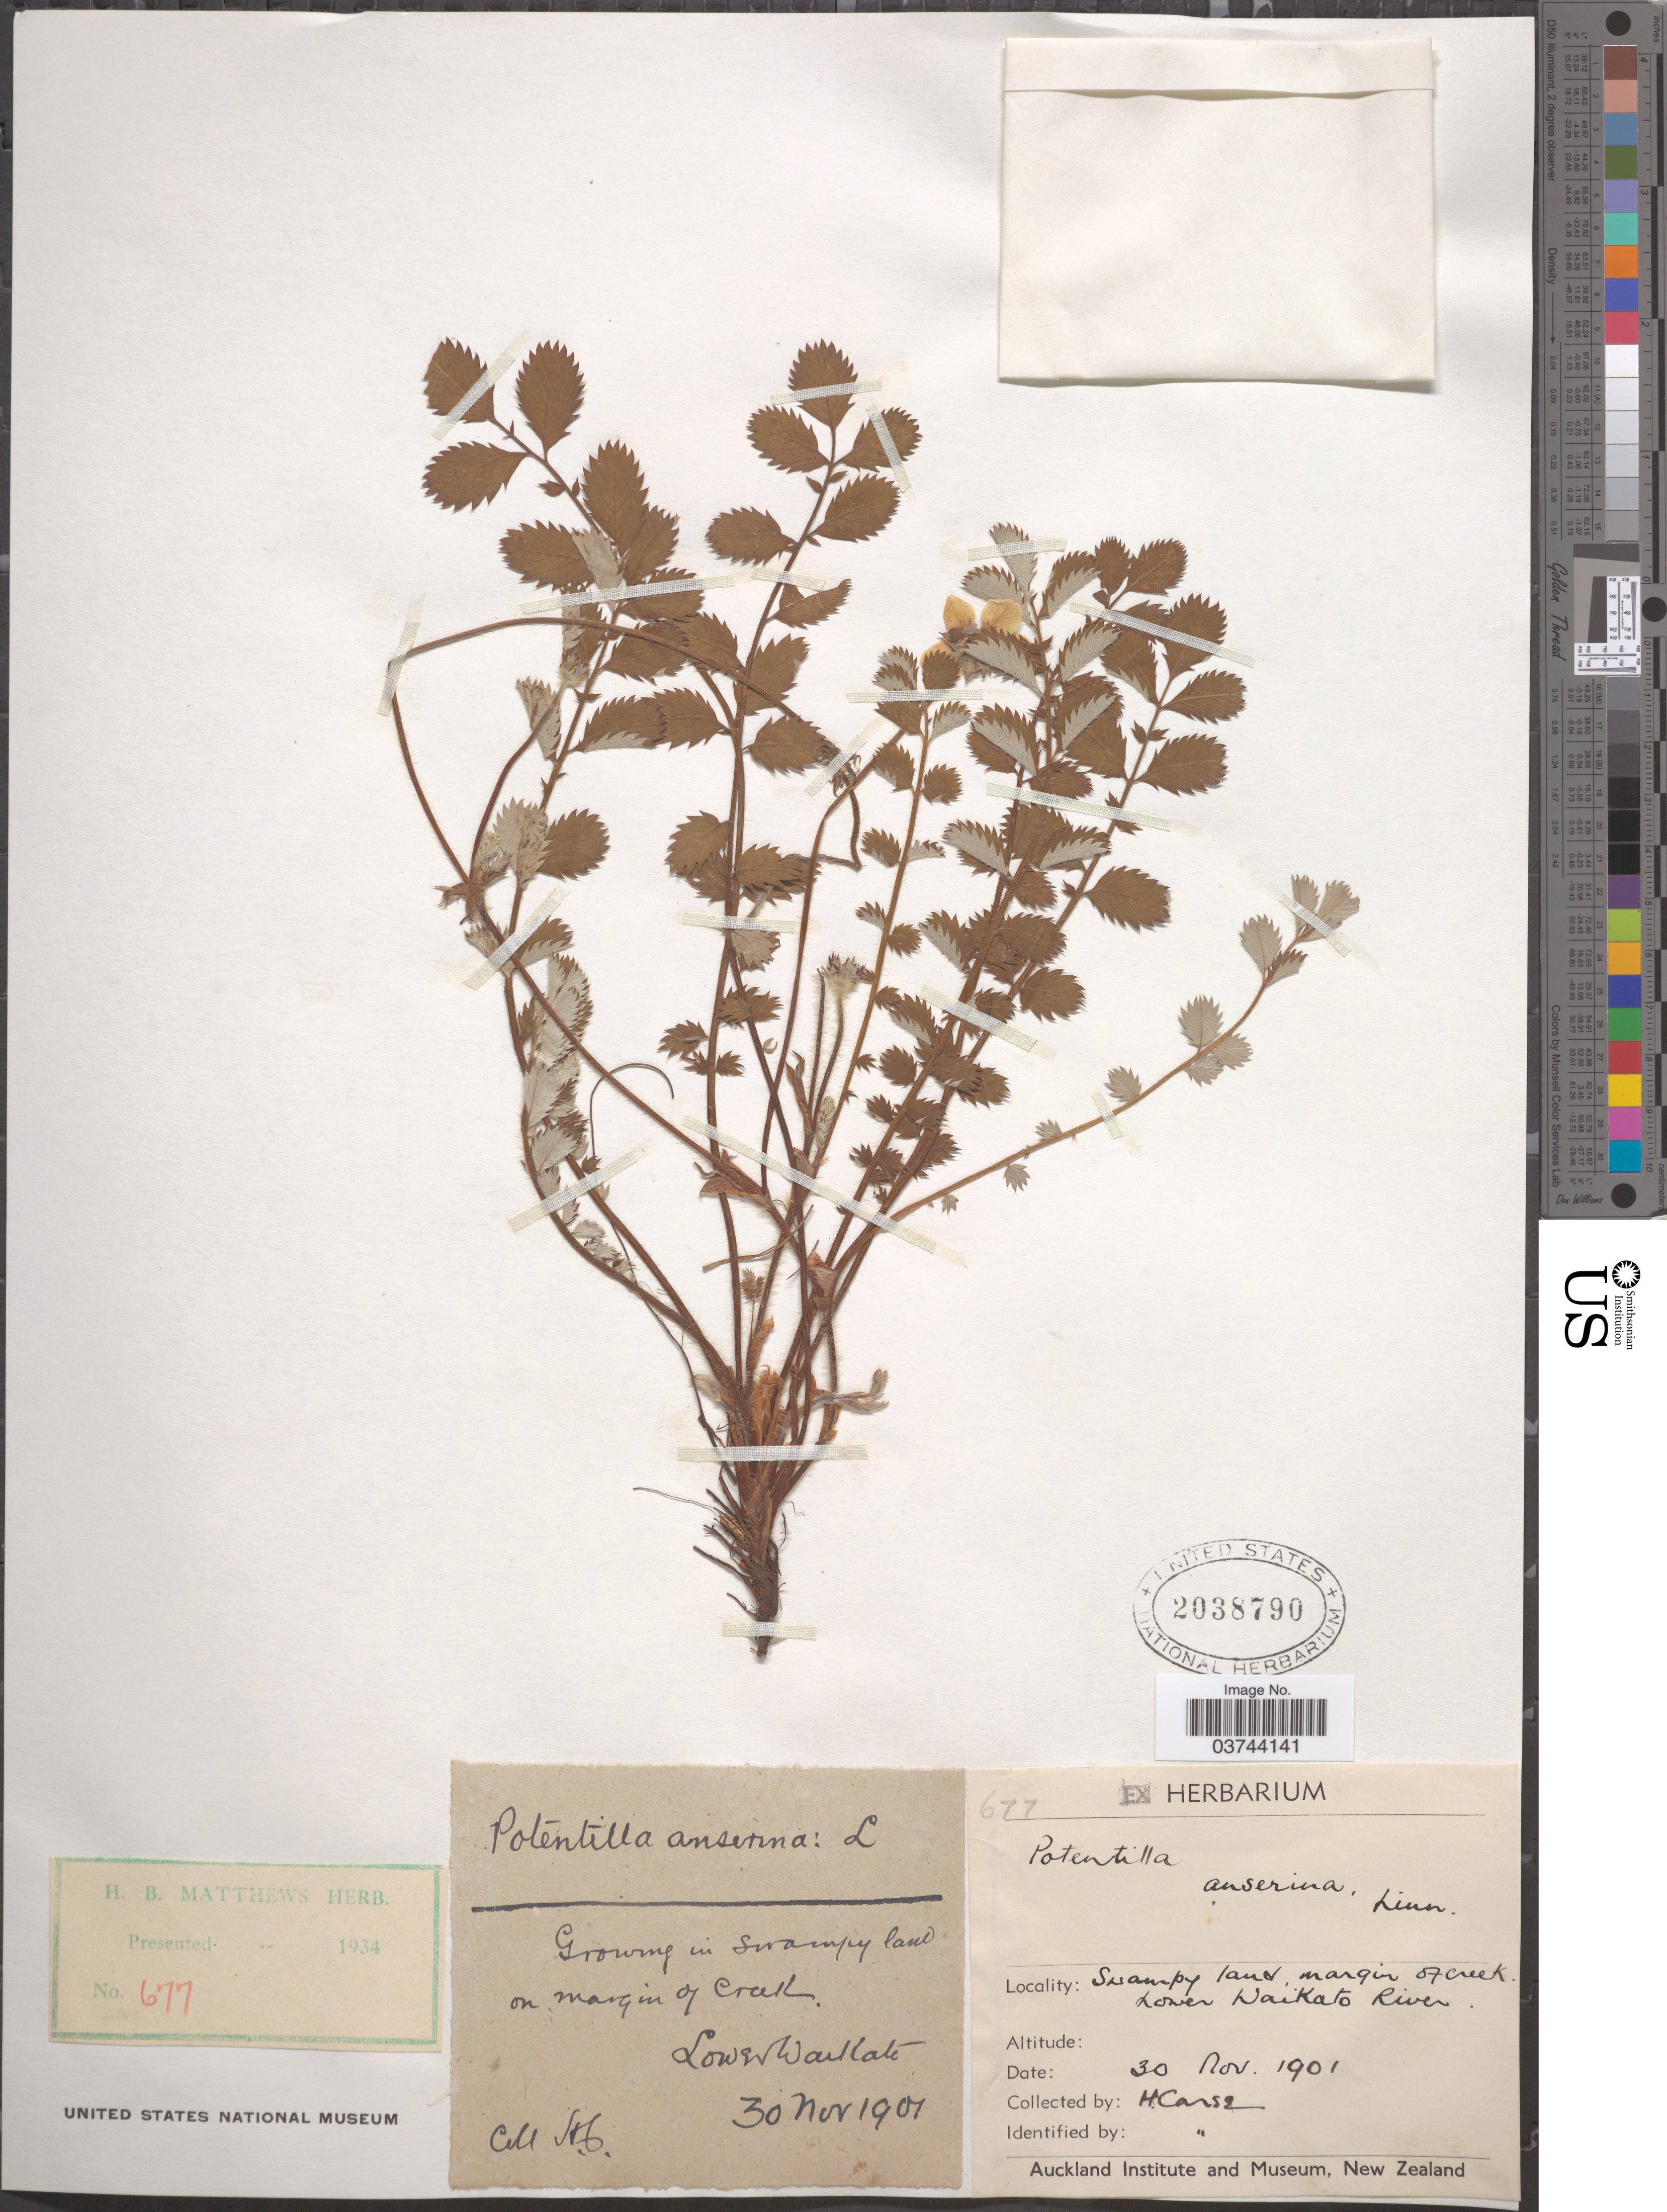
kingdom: Plantae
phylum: Tracheophyta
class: Magnoliopsida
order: Rosales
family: Rosaceae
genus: Argentina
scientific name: Argentina anserinoides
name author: (Raoul) Holub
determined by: Strong, Mark T., (BOT), Smithsonian Institution - National Museum of Natural History (UNITED STATES)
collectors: H. Carse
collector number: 677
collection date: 1901-11-30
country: New Zealand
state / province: Auckland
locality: Swampy land, margin of creek. Lower Waikato River.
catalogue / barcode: US 2038790